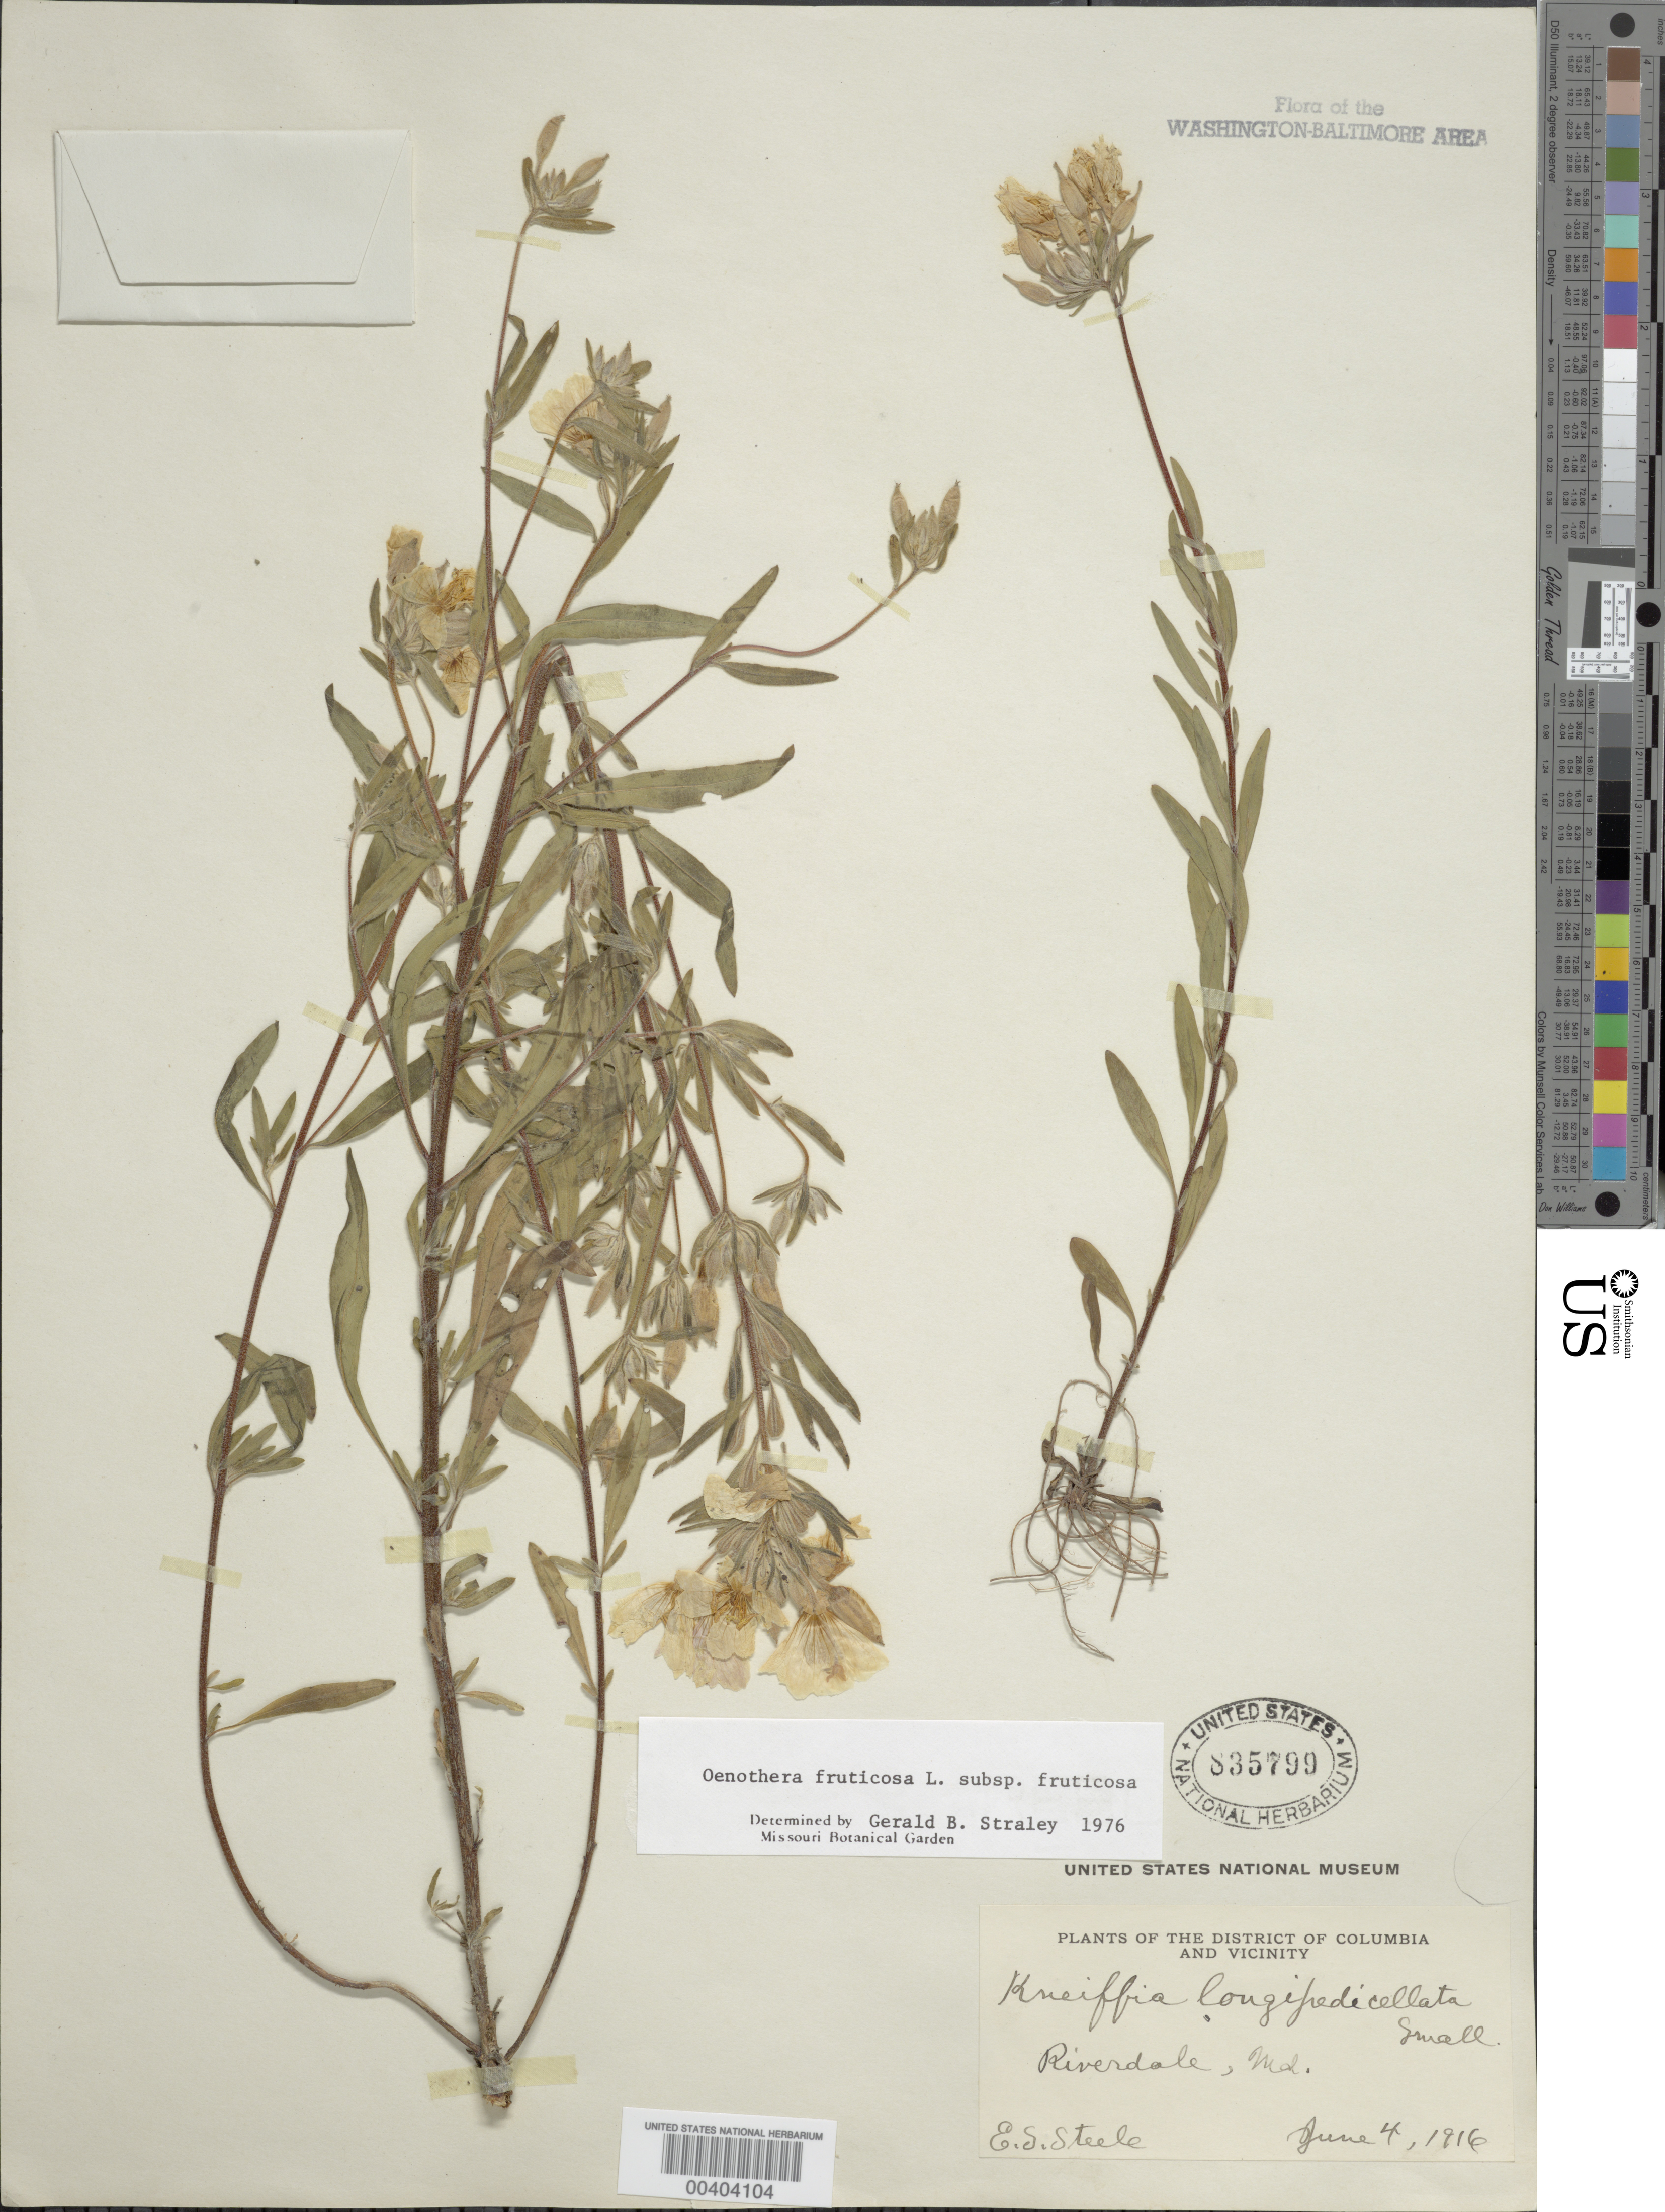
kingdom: Plantae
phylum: Tracheophyta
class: Magnoliopsida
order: Myrtales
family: Onagraceae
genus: Oenothera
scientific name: Oenothera fruticosa subsp. fruticosa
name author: L.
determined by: Straley, G. B.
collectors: E. Steele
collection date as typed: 04 Jun 1916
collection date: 1916-06-04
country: United States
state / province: Maryland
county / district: Prince George's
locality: Riverdale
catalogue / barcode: US 835799